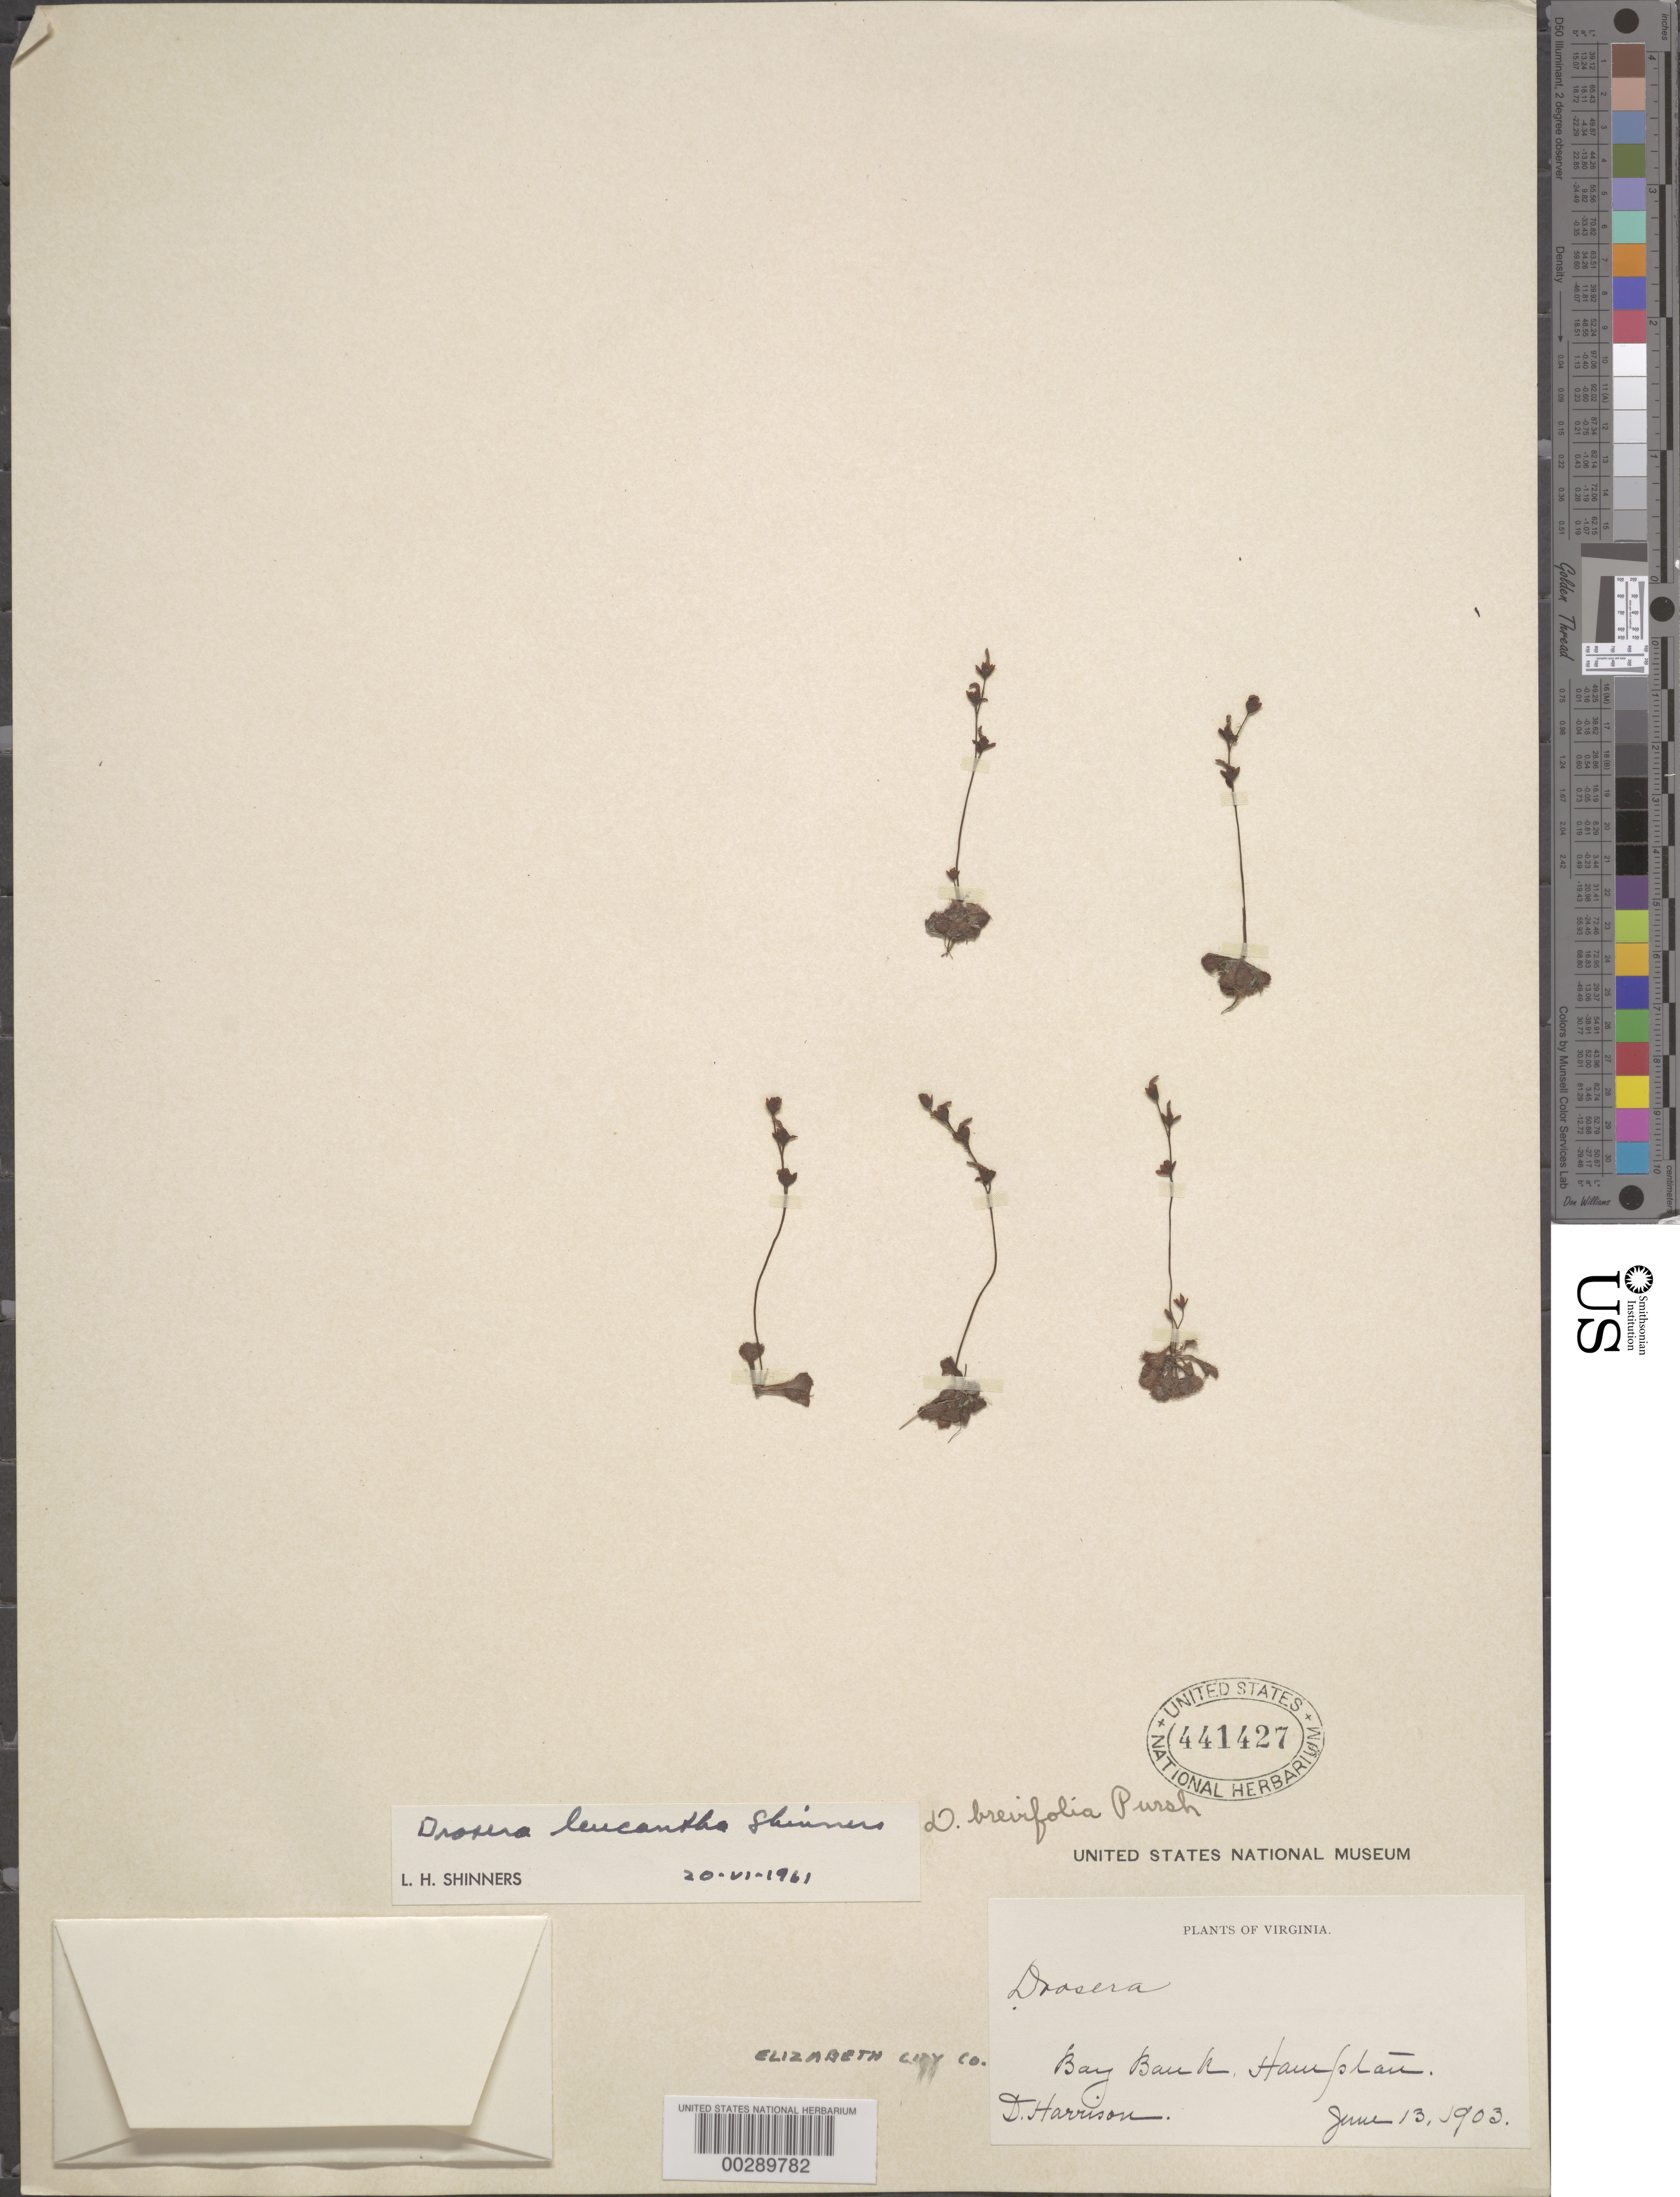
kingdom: Plantae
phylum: Tracheophyta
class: Magnoliopsida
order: Caryophyllales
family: Droseraceae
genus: Drosera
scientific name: Drosera leucantha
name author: Shinners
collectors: D. Harrison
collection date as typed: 13 Jun 1903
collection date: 1903-06-13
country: United States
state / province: Virginia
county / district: City of Hampton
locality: Hampton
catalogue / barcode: US 441427